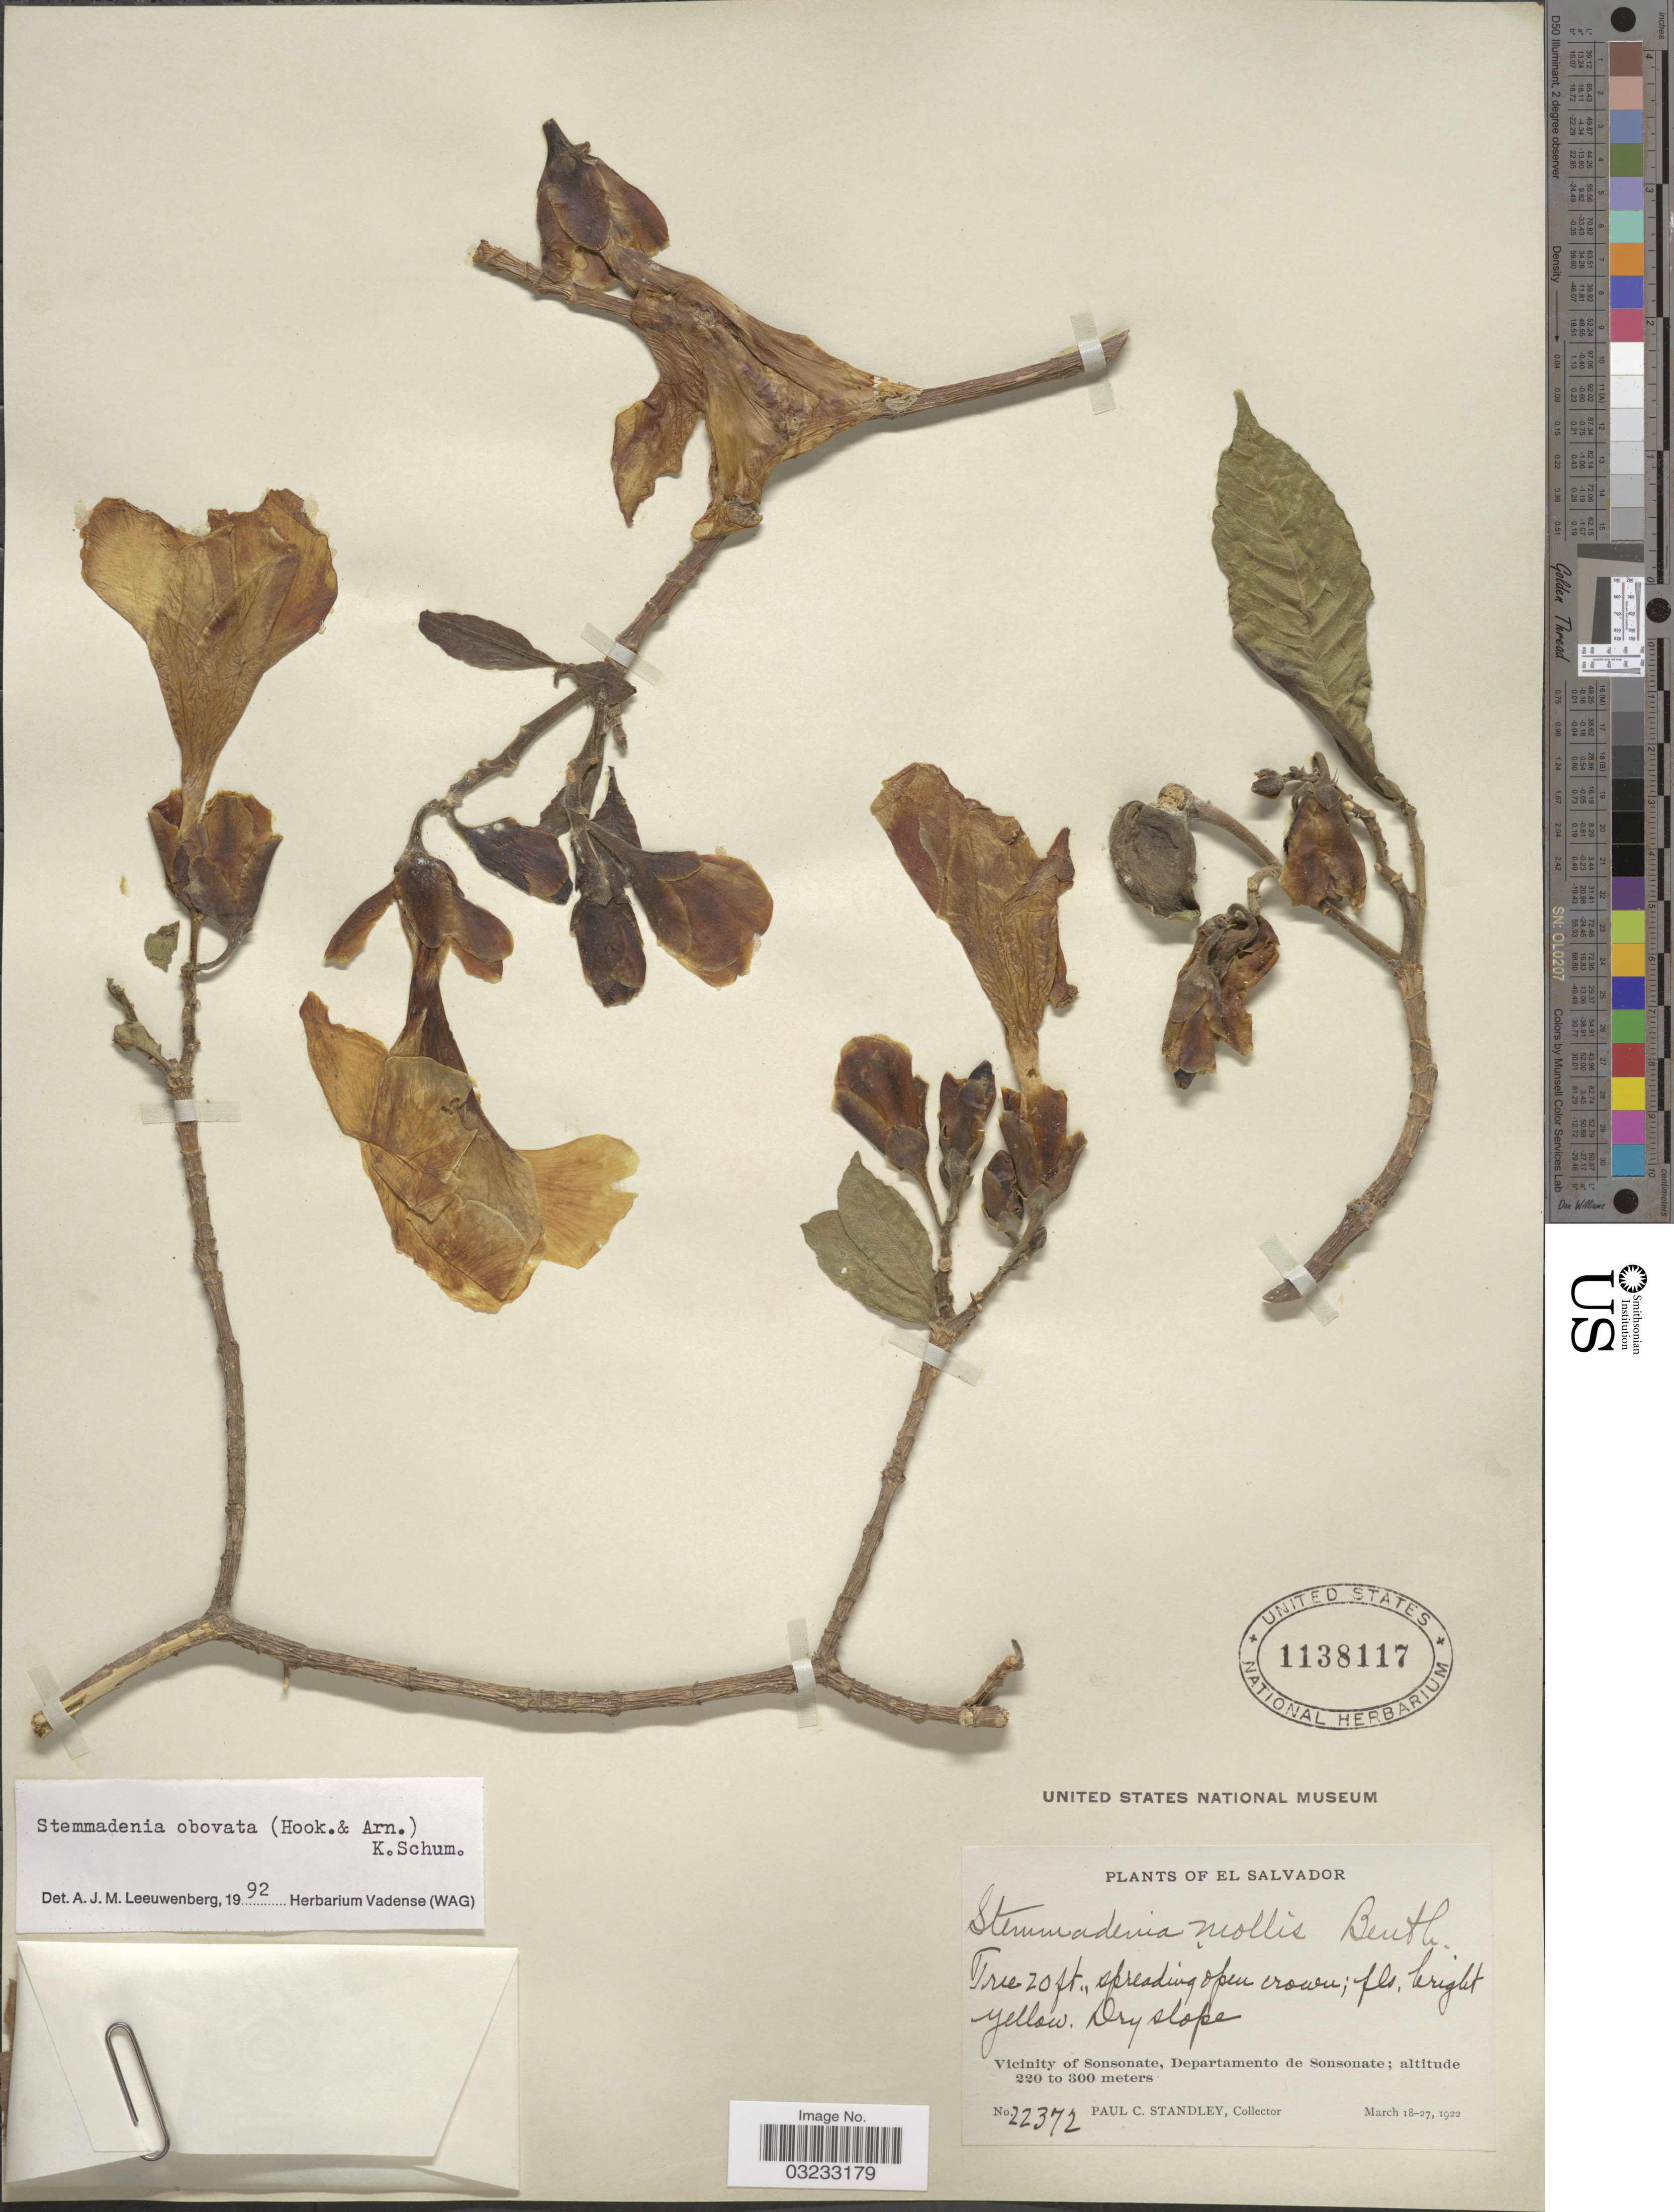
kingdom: Plantae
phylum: Tracheophyta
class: Magnoliopsida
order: Gentianales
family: Apocynaceae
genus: Stemmadenia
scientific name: Stemmadenia obovata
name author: (Hook. & Arn.) K. Schum.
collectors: P. C. Standley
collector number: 22372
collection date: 1922-03-18/1922-03-27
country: El Salvador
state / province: Sonsonate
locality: Vicinity of Sonsonate, Departamento de Sonsonate.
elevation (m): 220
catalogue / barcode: US 1138117